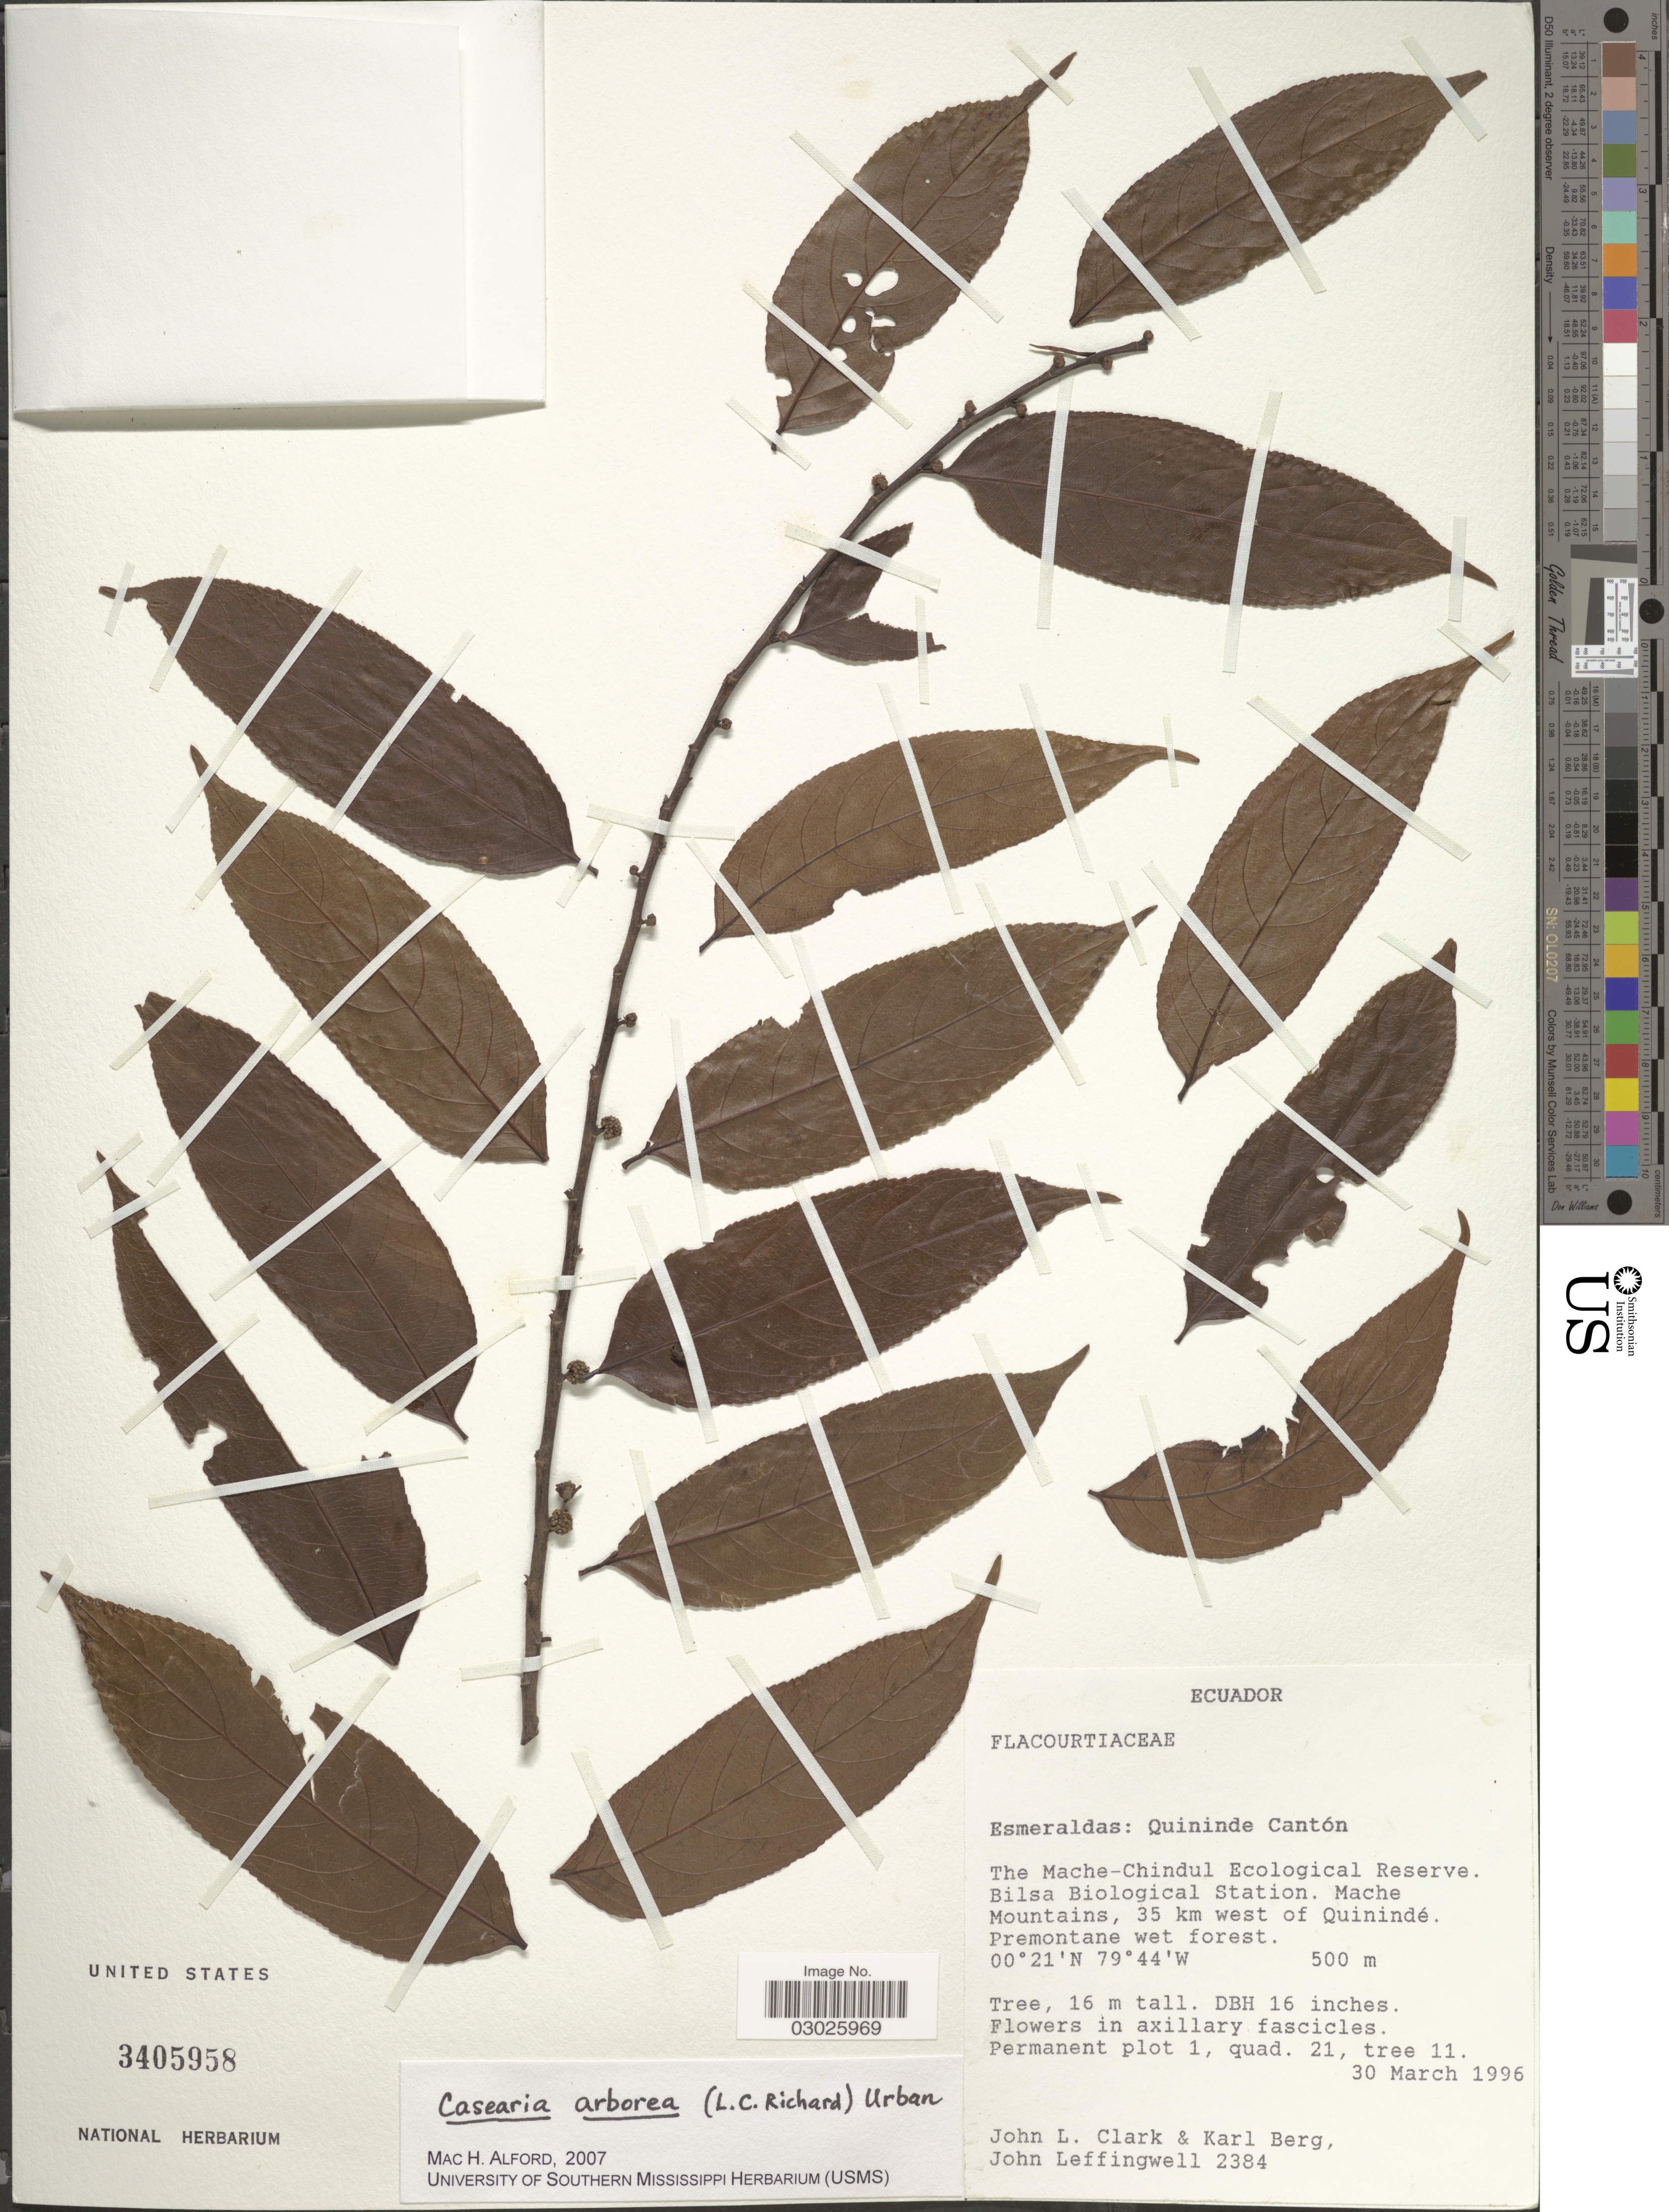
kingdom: Plantae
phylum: Tracheophyta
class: Magnoliopsida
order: Malpighiales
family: Salicaceae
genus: Casearia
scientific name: Casearia arborea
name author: (Rich.) Urb.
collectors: J. L. Clark, K. Berg & J. Leffingwell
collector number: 2384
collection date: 1996-03-30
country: Ecuador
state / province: Esmeraldas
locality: Quininde Cantón. The Mache-Chindul Ecological Reserve. Bilsa Biological Station. Mache Mountains, 35 km west of Quinindé.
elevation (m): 500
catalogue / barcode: US 3405958